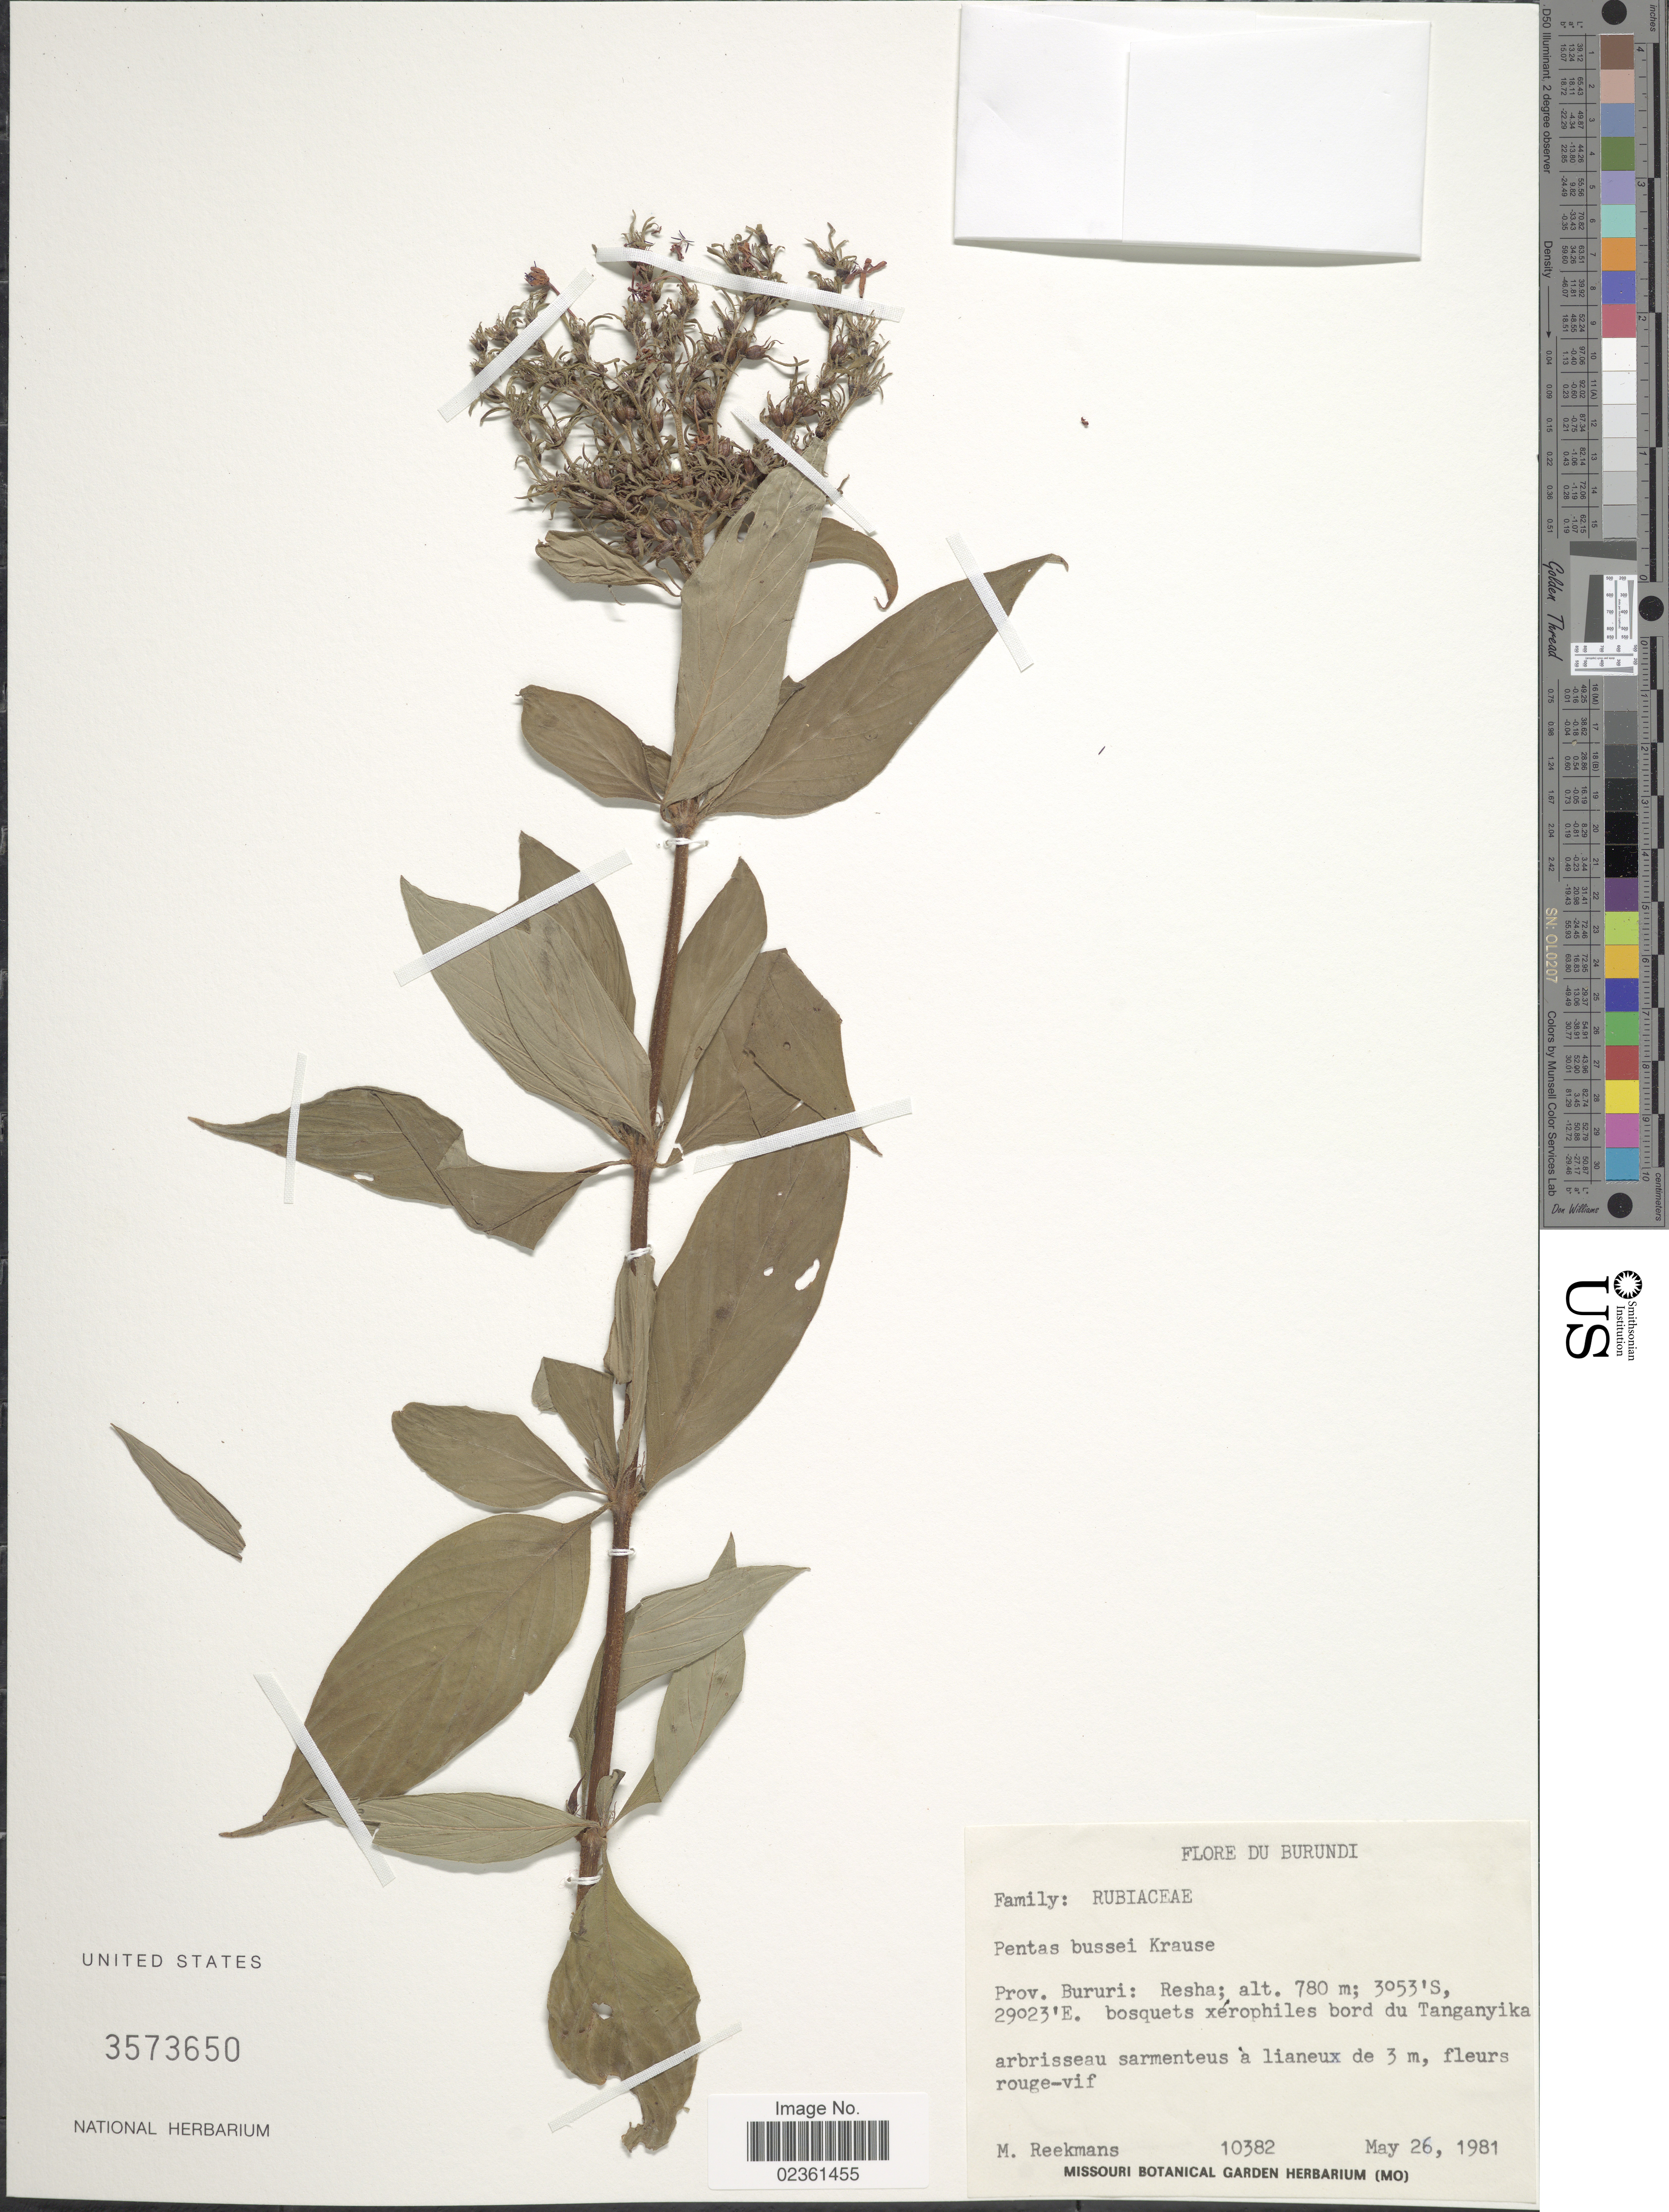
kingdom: Plantae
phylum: Tracheophyta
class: Magnoliopsida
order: Gentianales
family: Rubiaceae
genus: Pentas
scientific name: Pentas bussei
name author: K. Krause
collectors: M. Reekmans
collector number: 10382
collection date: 1981-05-26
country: Burundi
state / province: Bururi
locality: Resha, bosquets xerophiles bord du Tanganyika.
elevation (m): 780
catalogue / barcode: US 3573650